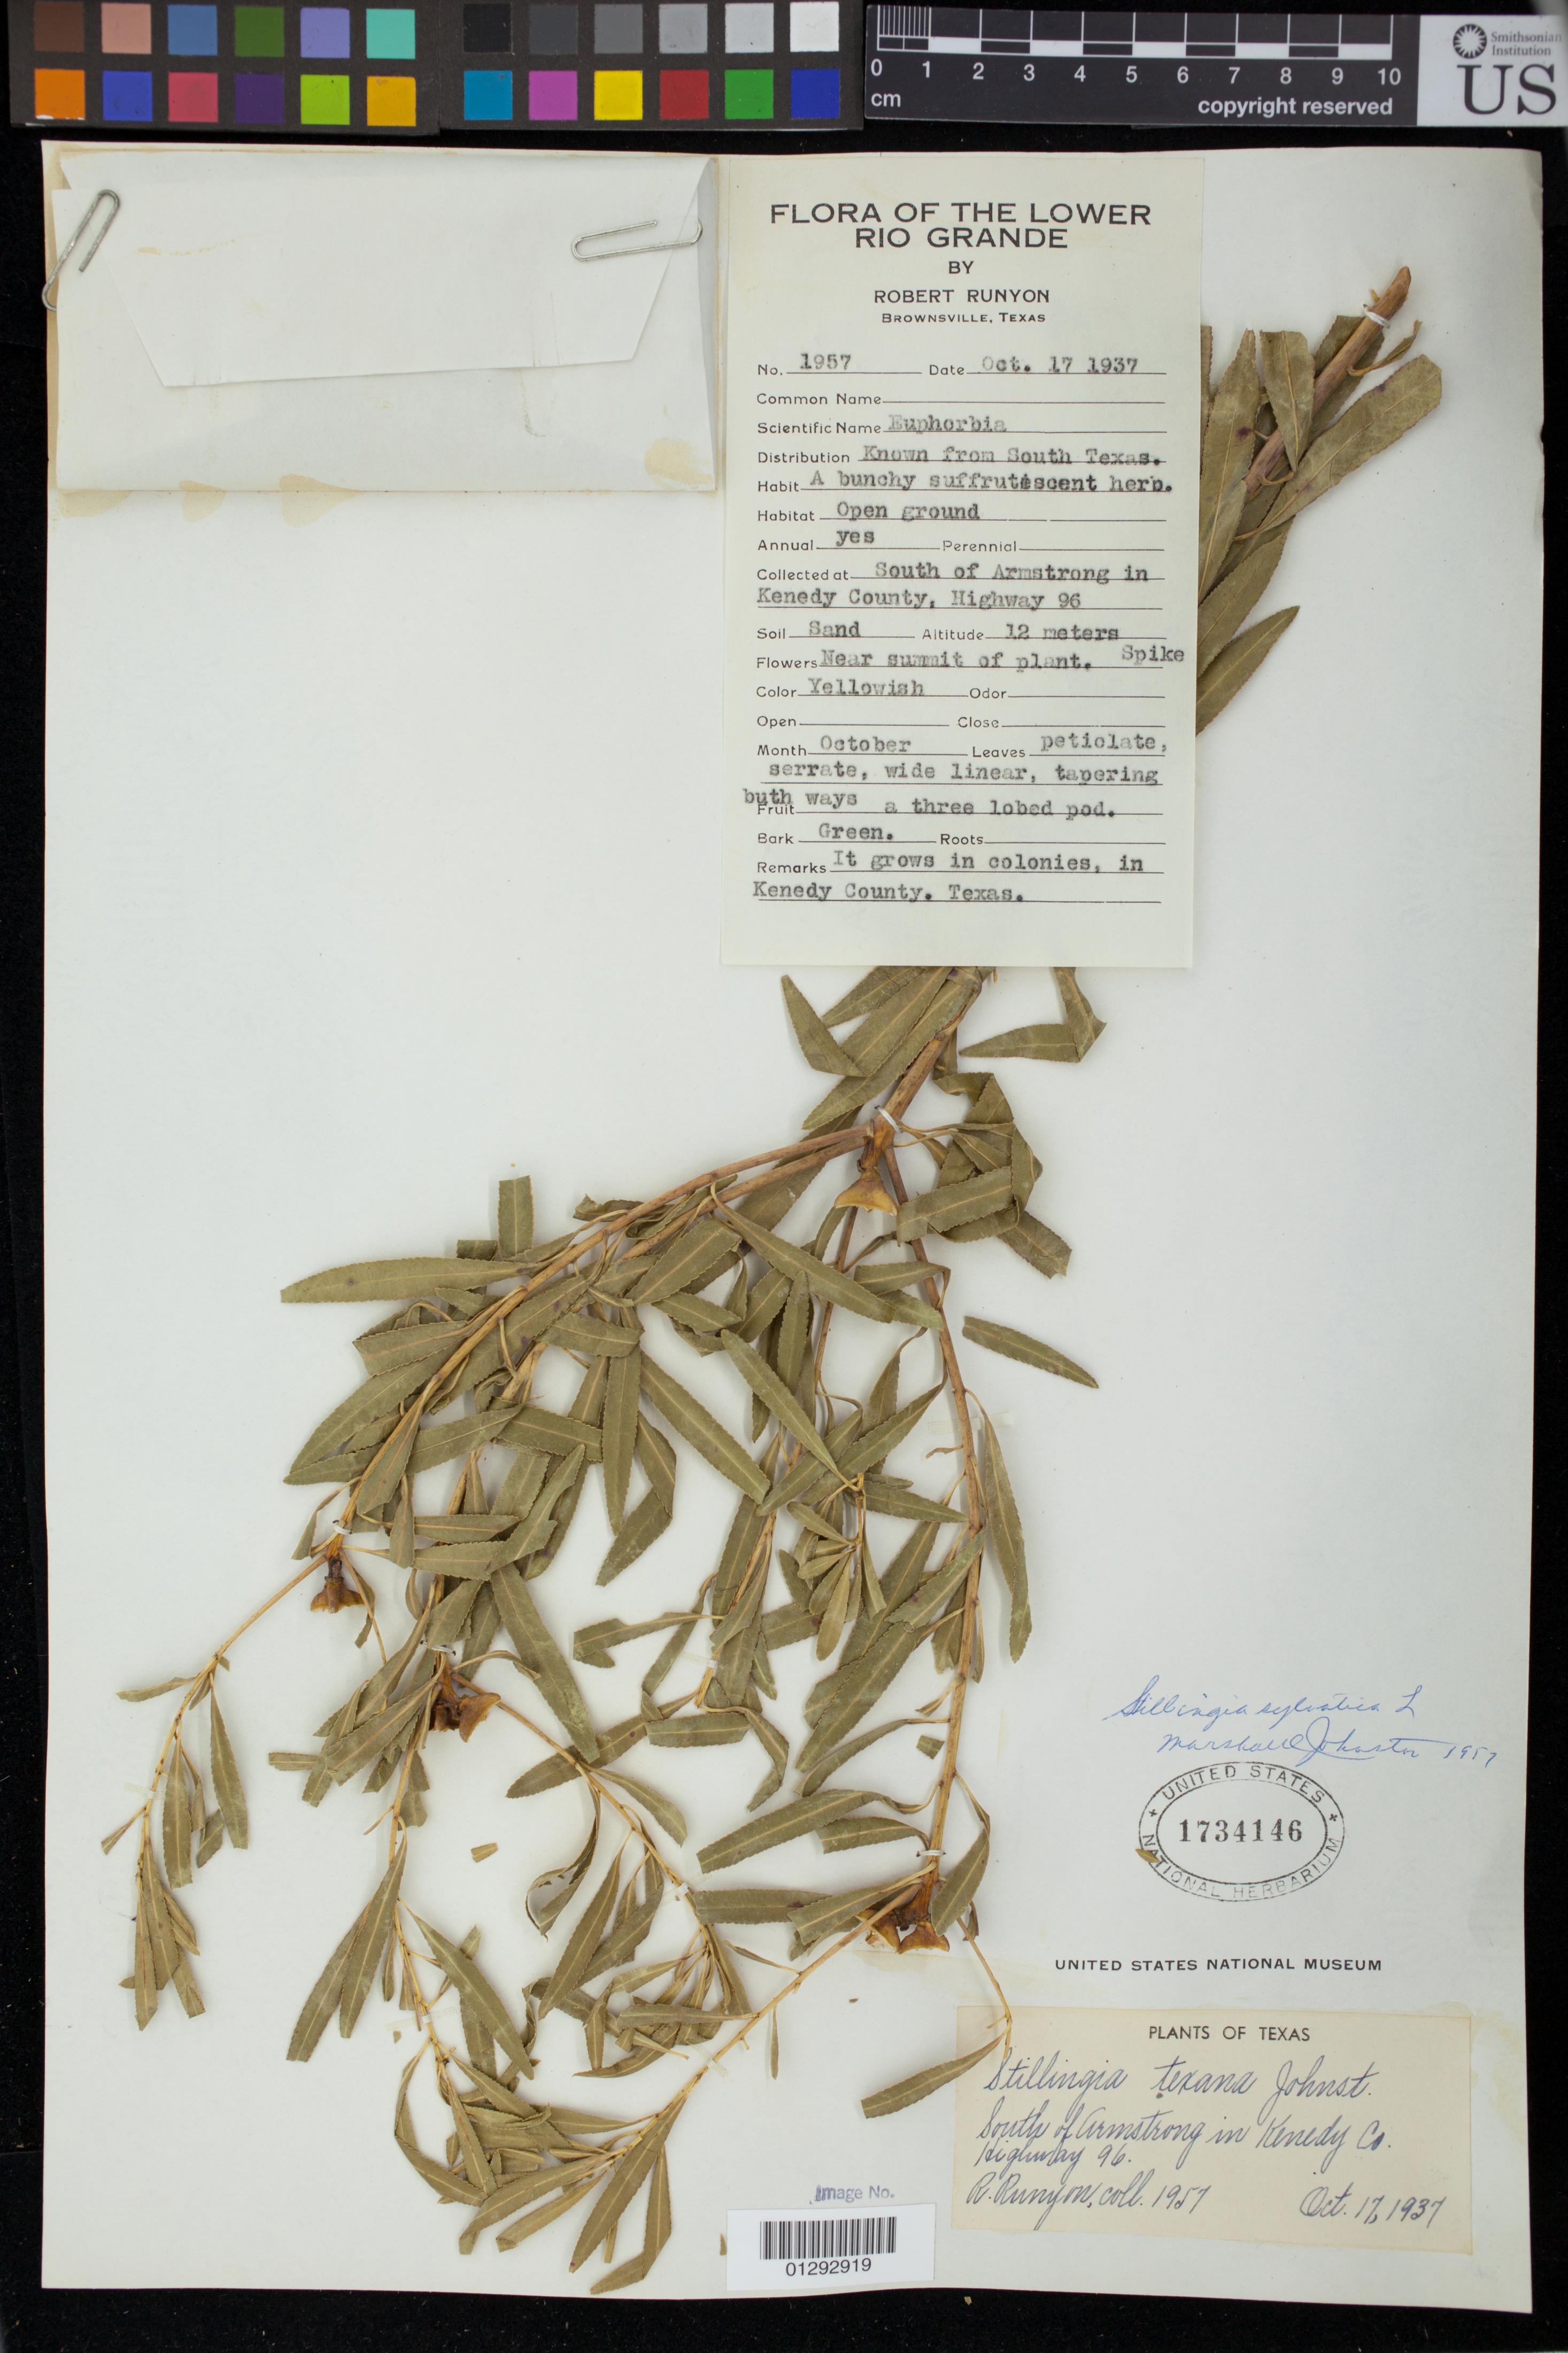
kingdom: Plantae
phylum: Tracheophyta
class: Magnoliopsida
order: Malpighiales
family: Euphorbiaceae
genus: Stillingia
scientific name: Stillingia sylvatica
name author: L.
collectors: R. Runyon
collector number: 1957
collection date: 1937-10-17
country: United States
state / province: Texas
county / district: Kenedy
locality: South of Armstrong, Highway 96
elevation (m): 12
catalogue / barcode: US 1734146